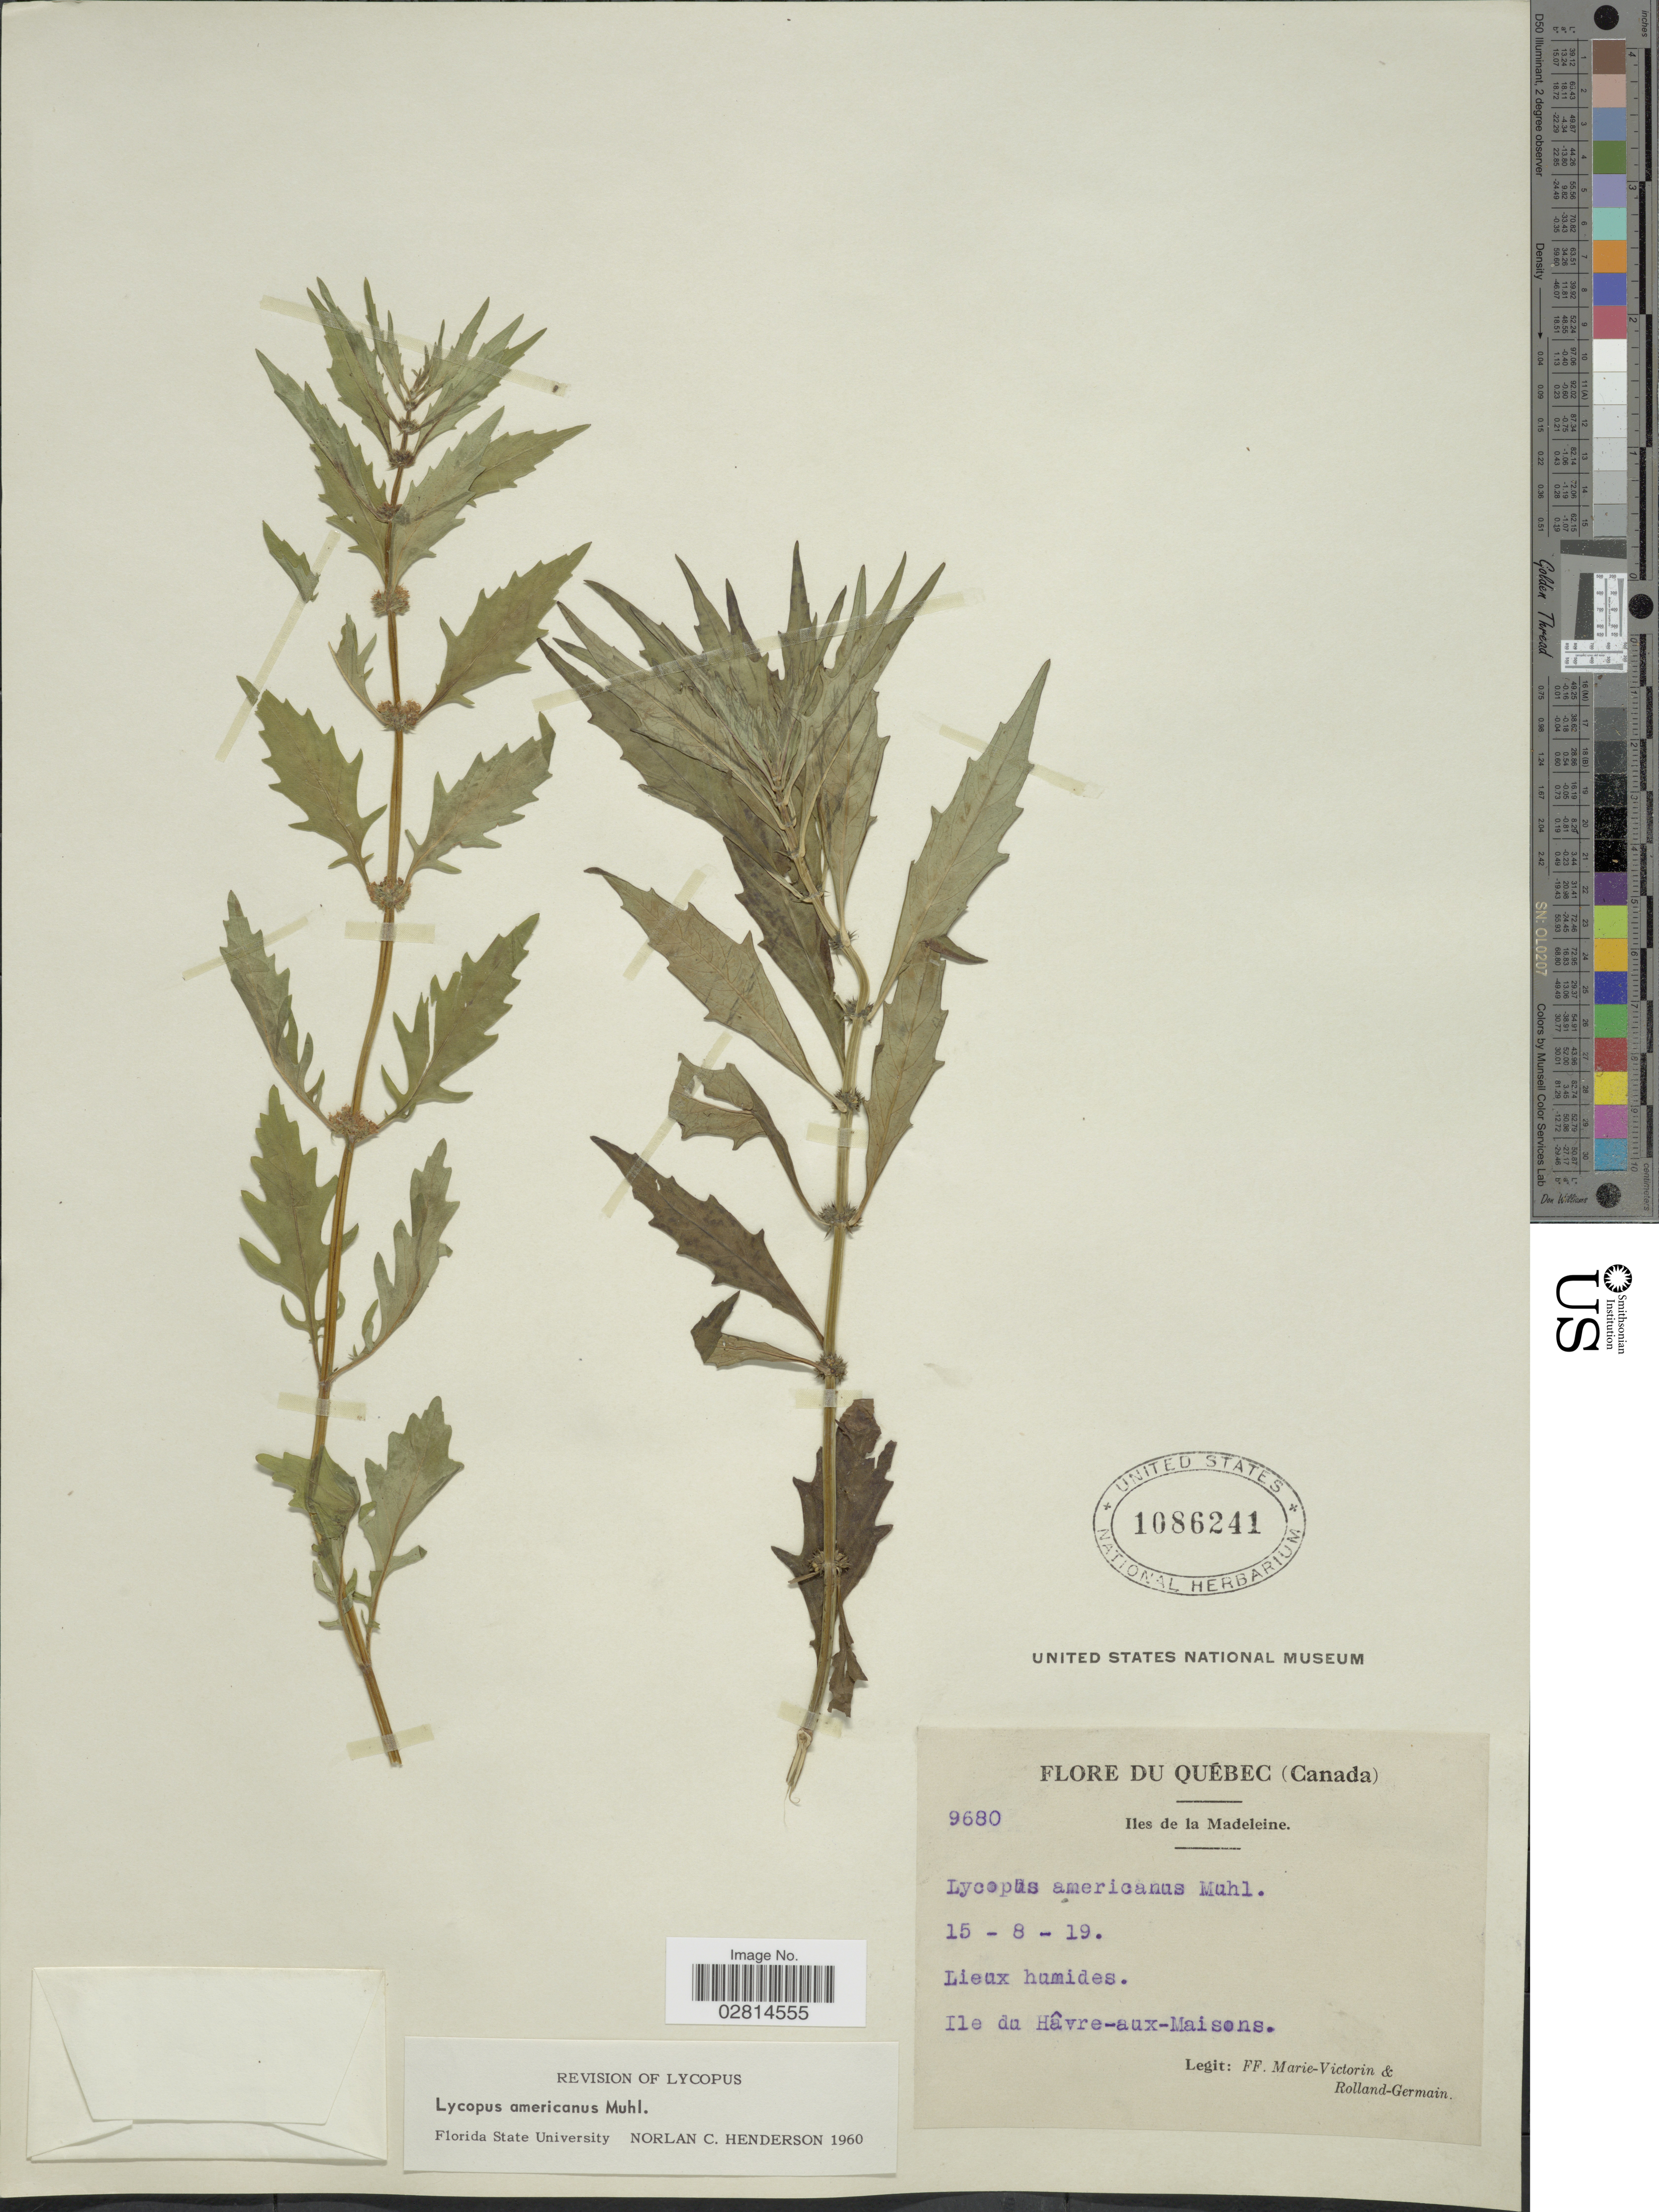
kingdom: Plantae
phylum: Tracheophyta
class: Magnoliopsida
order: Lamiales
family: Lamiaceae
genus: Lycopus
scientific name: Lycopus americanus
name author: Muhl. ex W.P.C. Barton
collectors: F. Marie-Victorin & Rolland-Germain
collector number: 9680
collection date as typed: Transcribed d/m/y: 15/8/19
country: Canada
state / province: Quebec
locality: Iles de la Madeleine. Ile du Hâvre-aux-Maisons.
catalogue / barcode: US 1086241